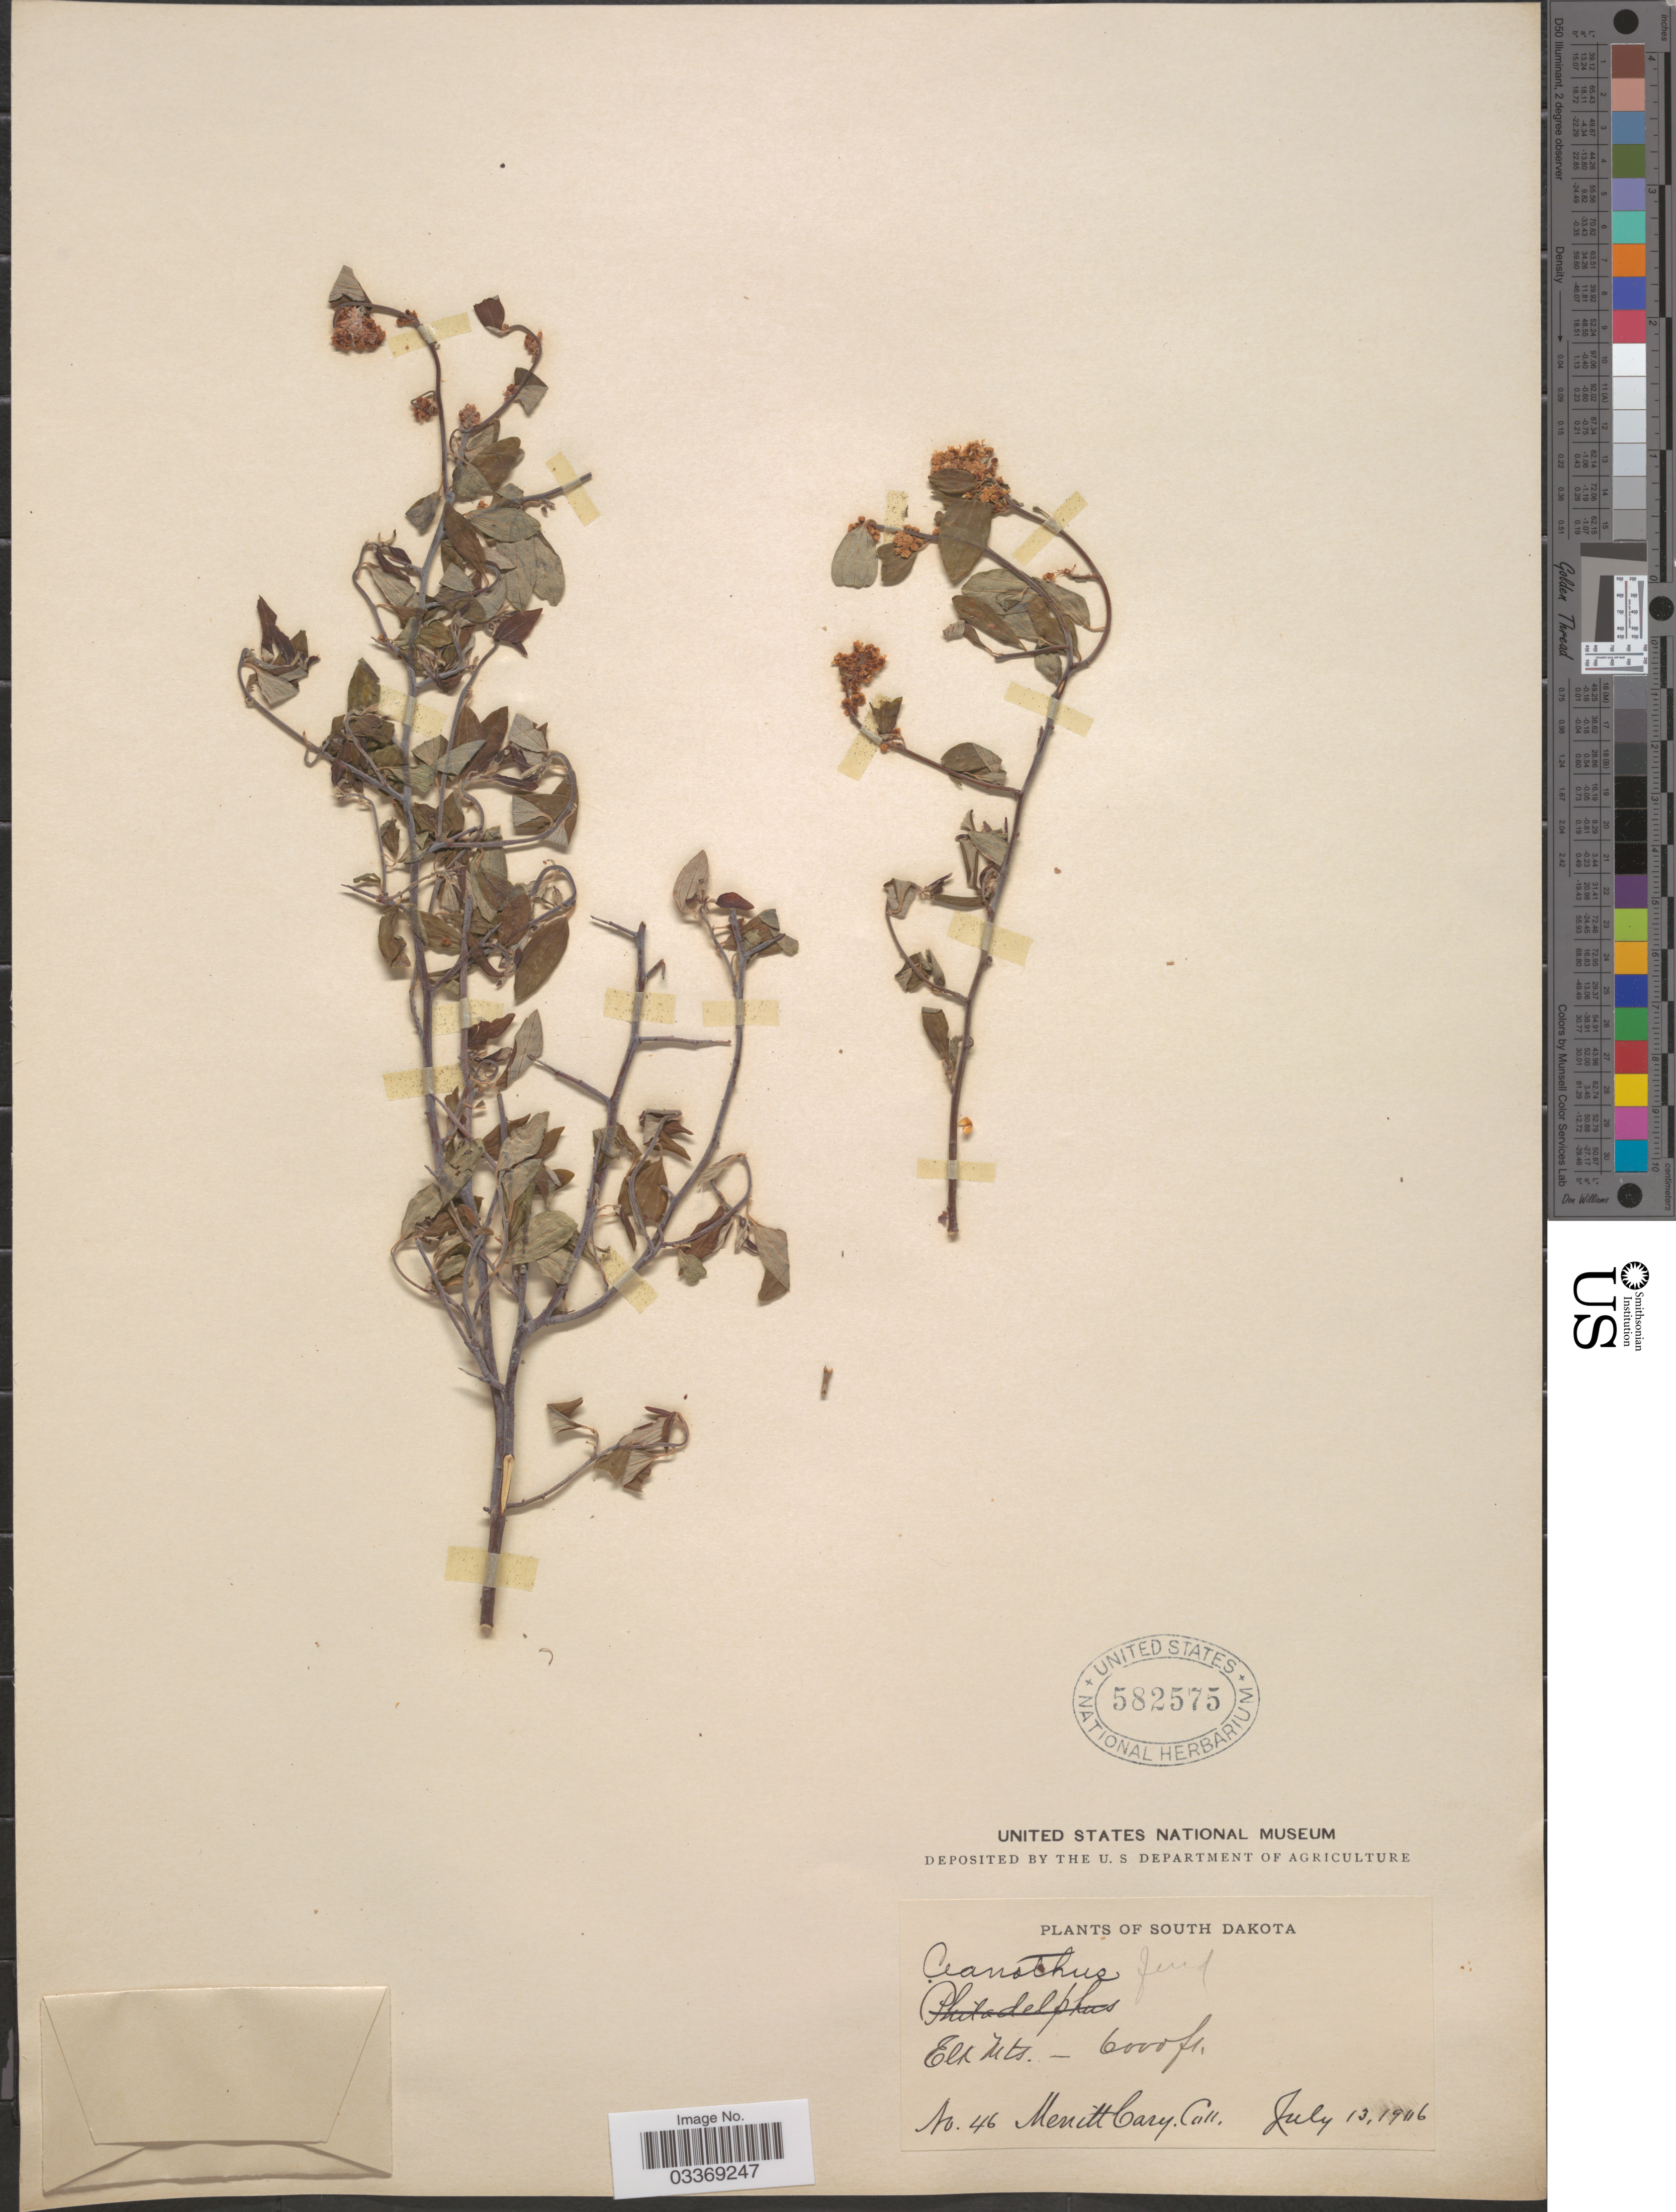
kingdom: Plantae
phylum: Tracheophyta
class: Magnoliopsida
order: Rosales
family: Rhamnaceae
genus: Ceanothus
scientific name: Ceanothus fendleri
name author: A. Gray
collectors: M. Cary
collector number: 46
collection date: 1906-07-13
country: United States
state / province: South Dakota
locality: Elk Mts.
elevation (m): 1829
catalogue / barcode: US 582575